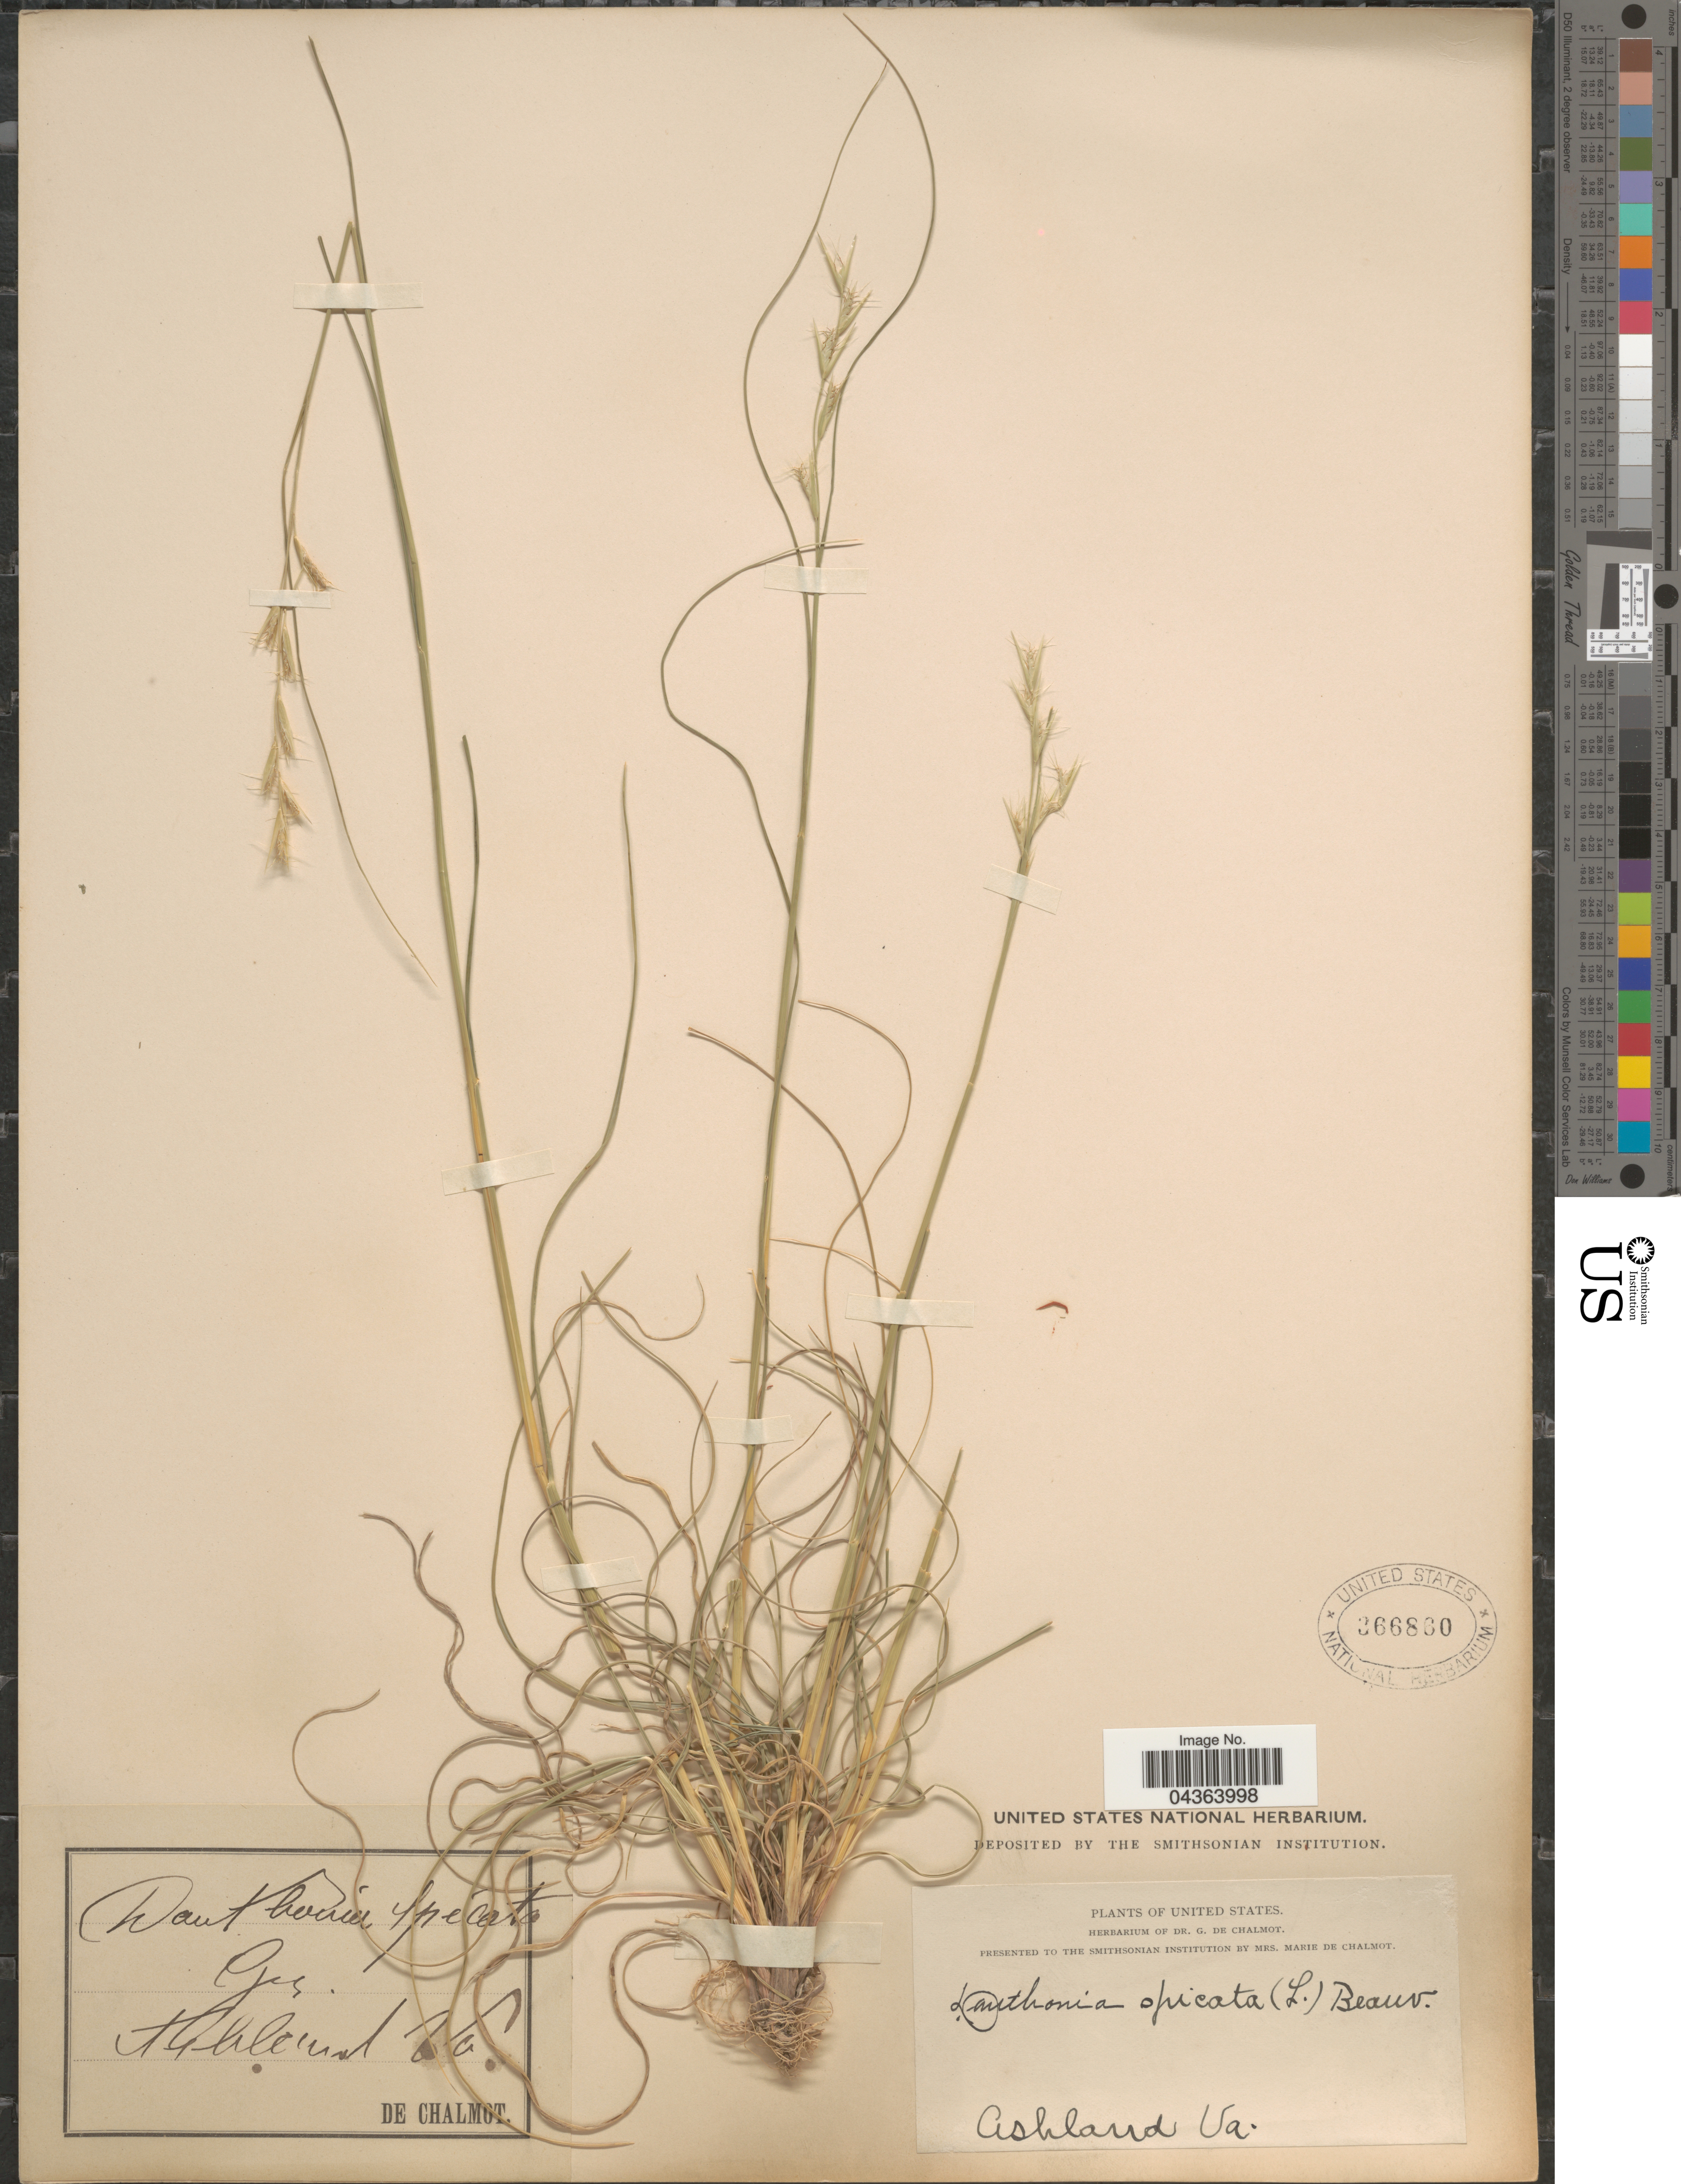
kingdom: Plantae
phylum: Tracheophyta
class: Liliopsida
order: Poales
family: Poaceae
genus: Danthonia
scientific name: Danthonia spicata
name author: (L.) P. Beauv. ex Roem. & Schult.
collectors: G. de Chalmot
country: United States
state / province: Virginia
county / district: Hanover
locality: Ashland.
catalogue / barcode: US 366860